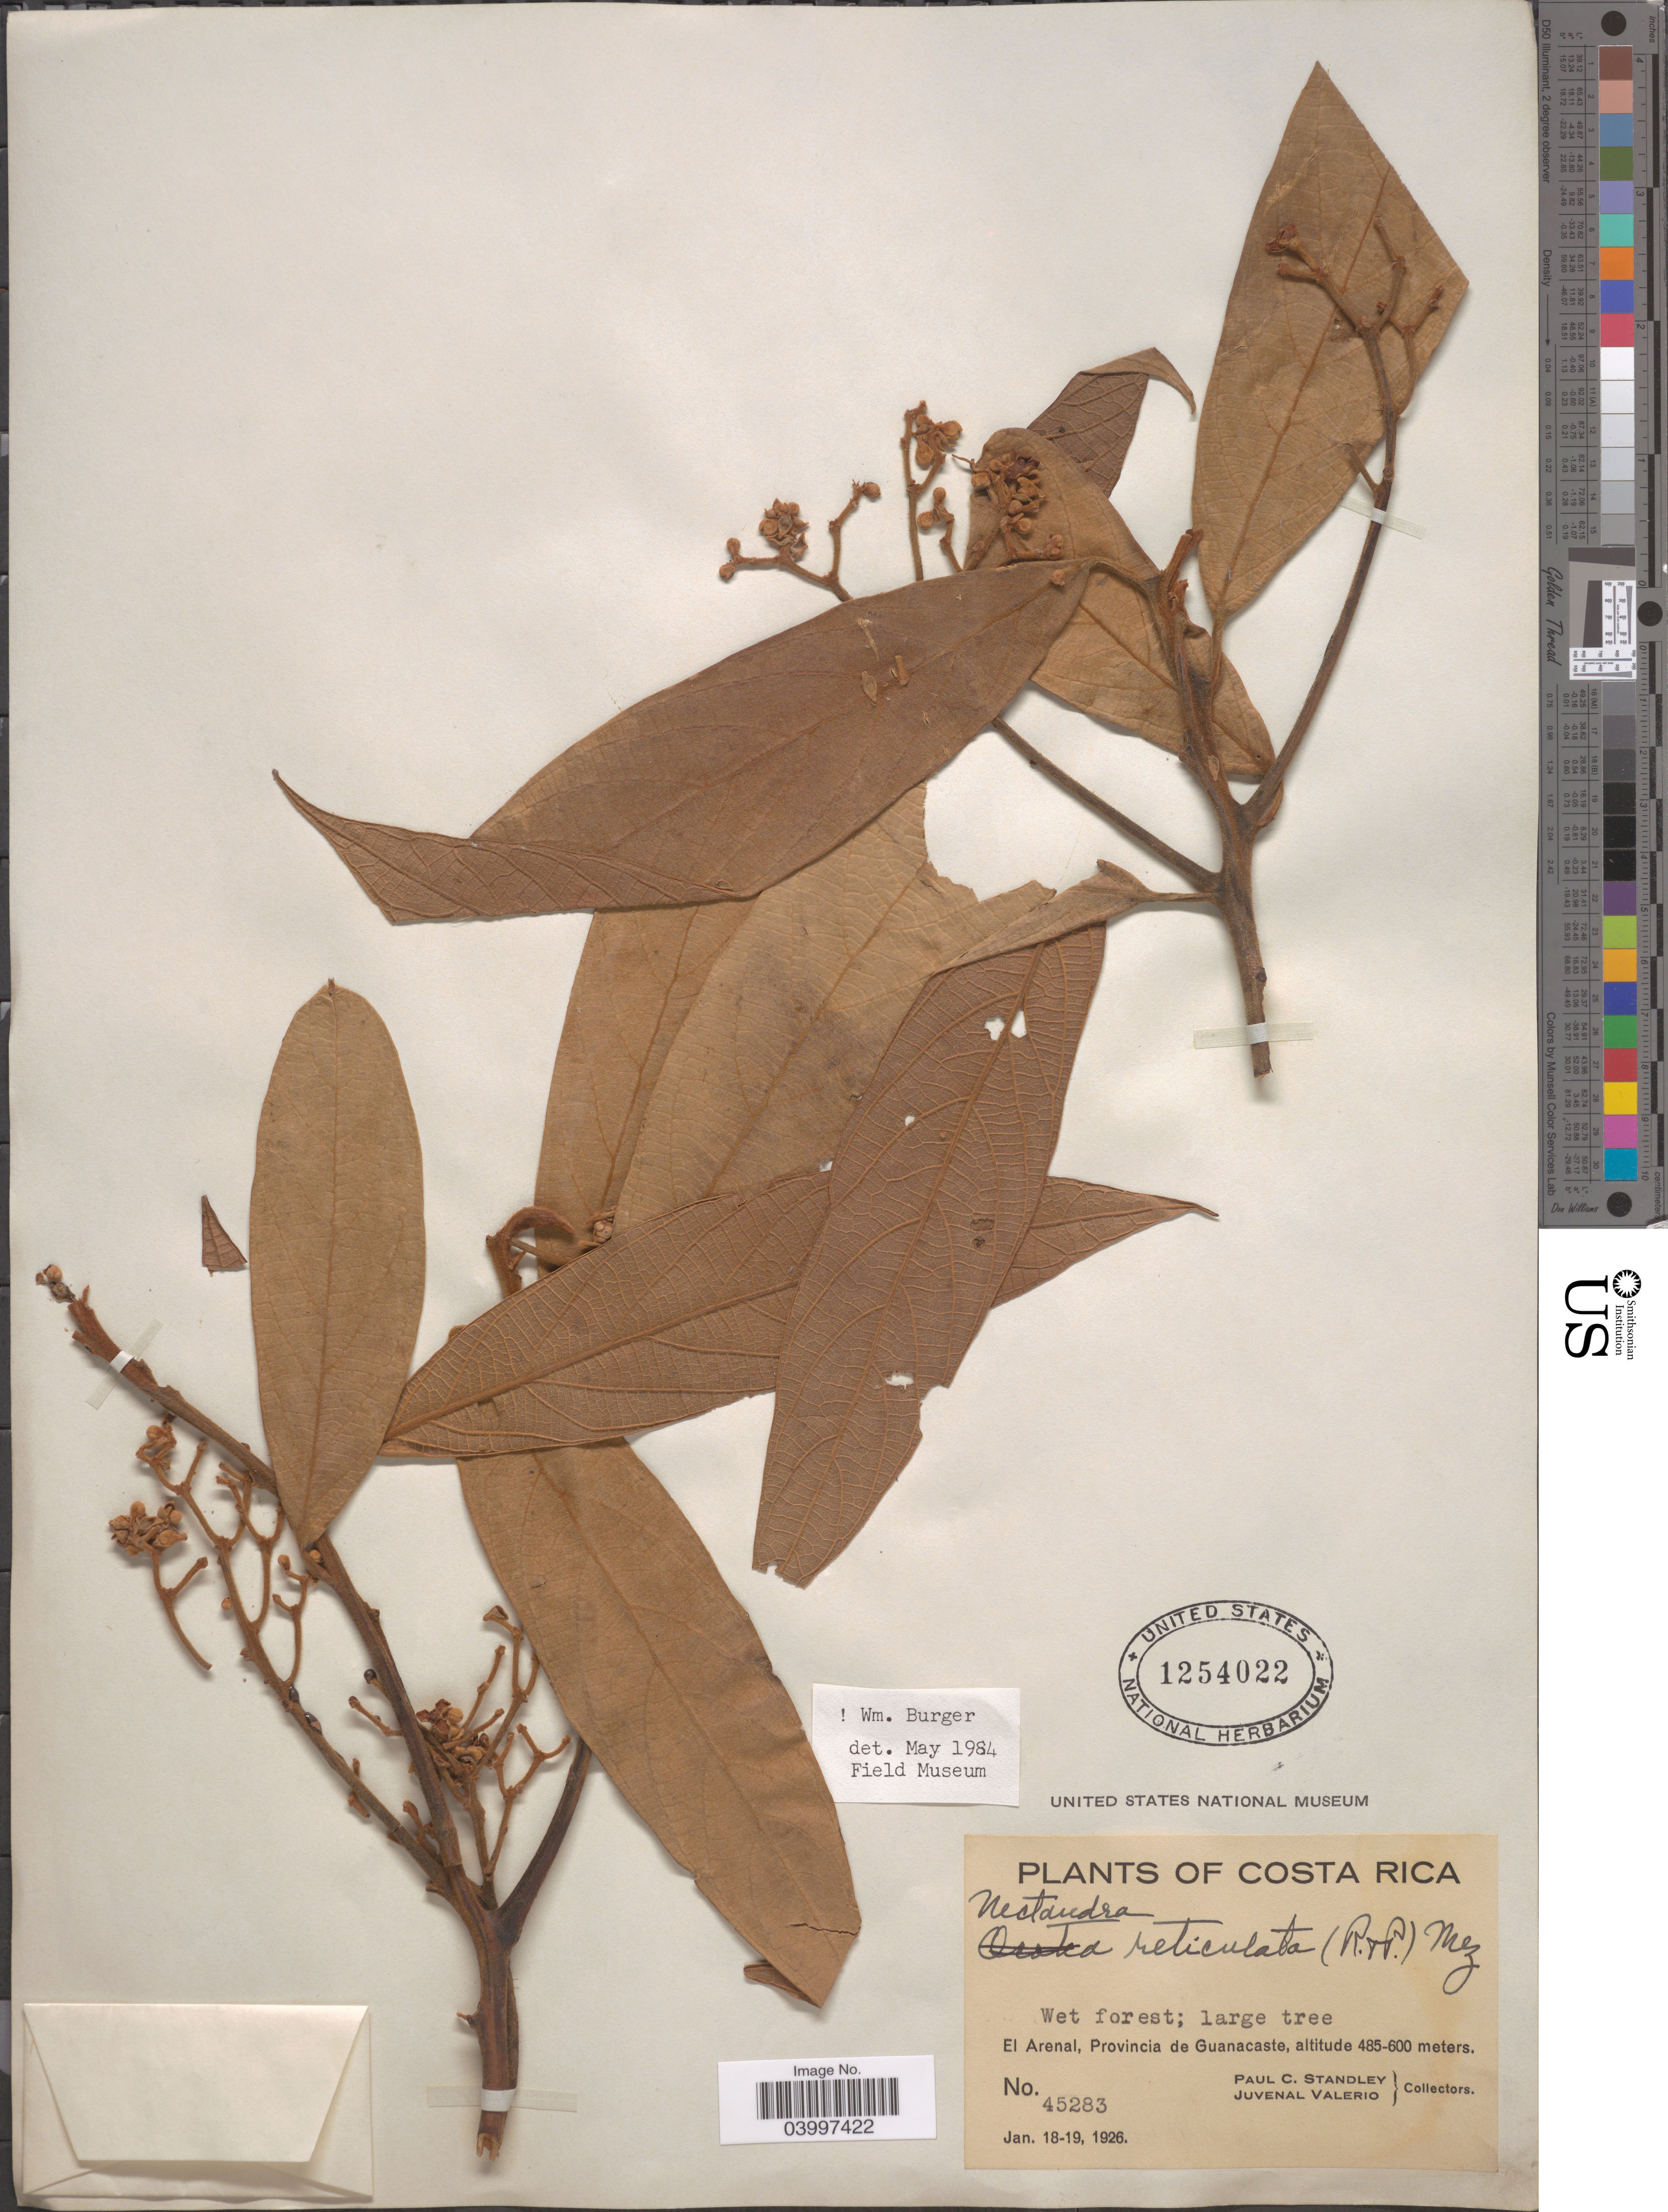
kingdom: Plantae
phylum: Tracheophyta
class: Magnoliopsida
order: Laurales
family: Lauraceae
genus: Nectandra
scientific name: Nectandra reticulata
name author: (Ruiz & Pav.) Mez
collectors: P. C. Standley & J. Valerio R.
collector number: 45283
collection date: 1926-01-18/1926-01-19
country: Costa Rica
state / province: Guanacaste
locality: El Arenal.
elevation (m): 485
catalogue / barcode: US 1254022